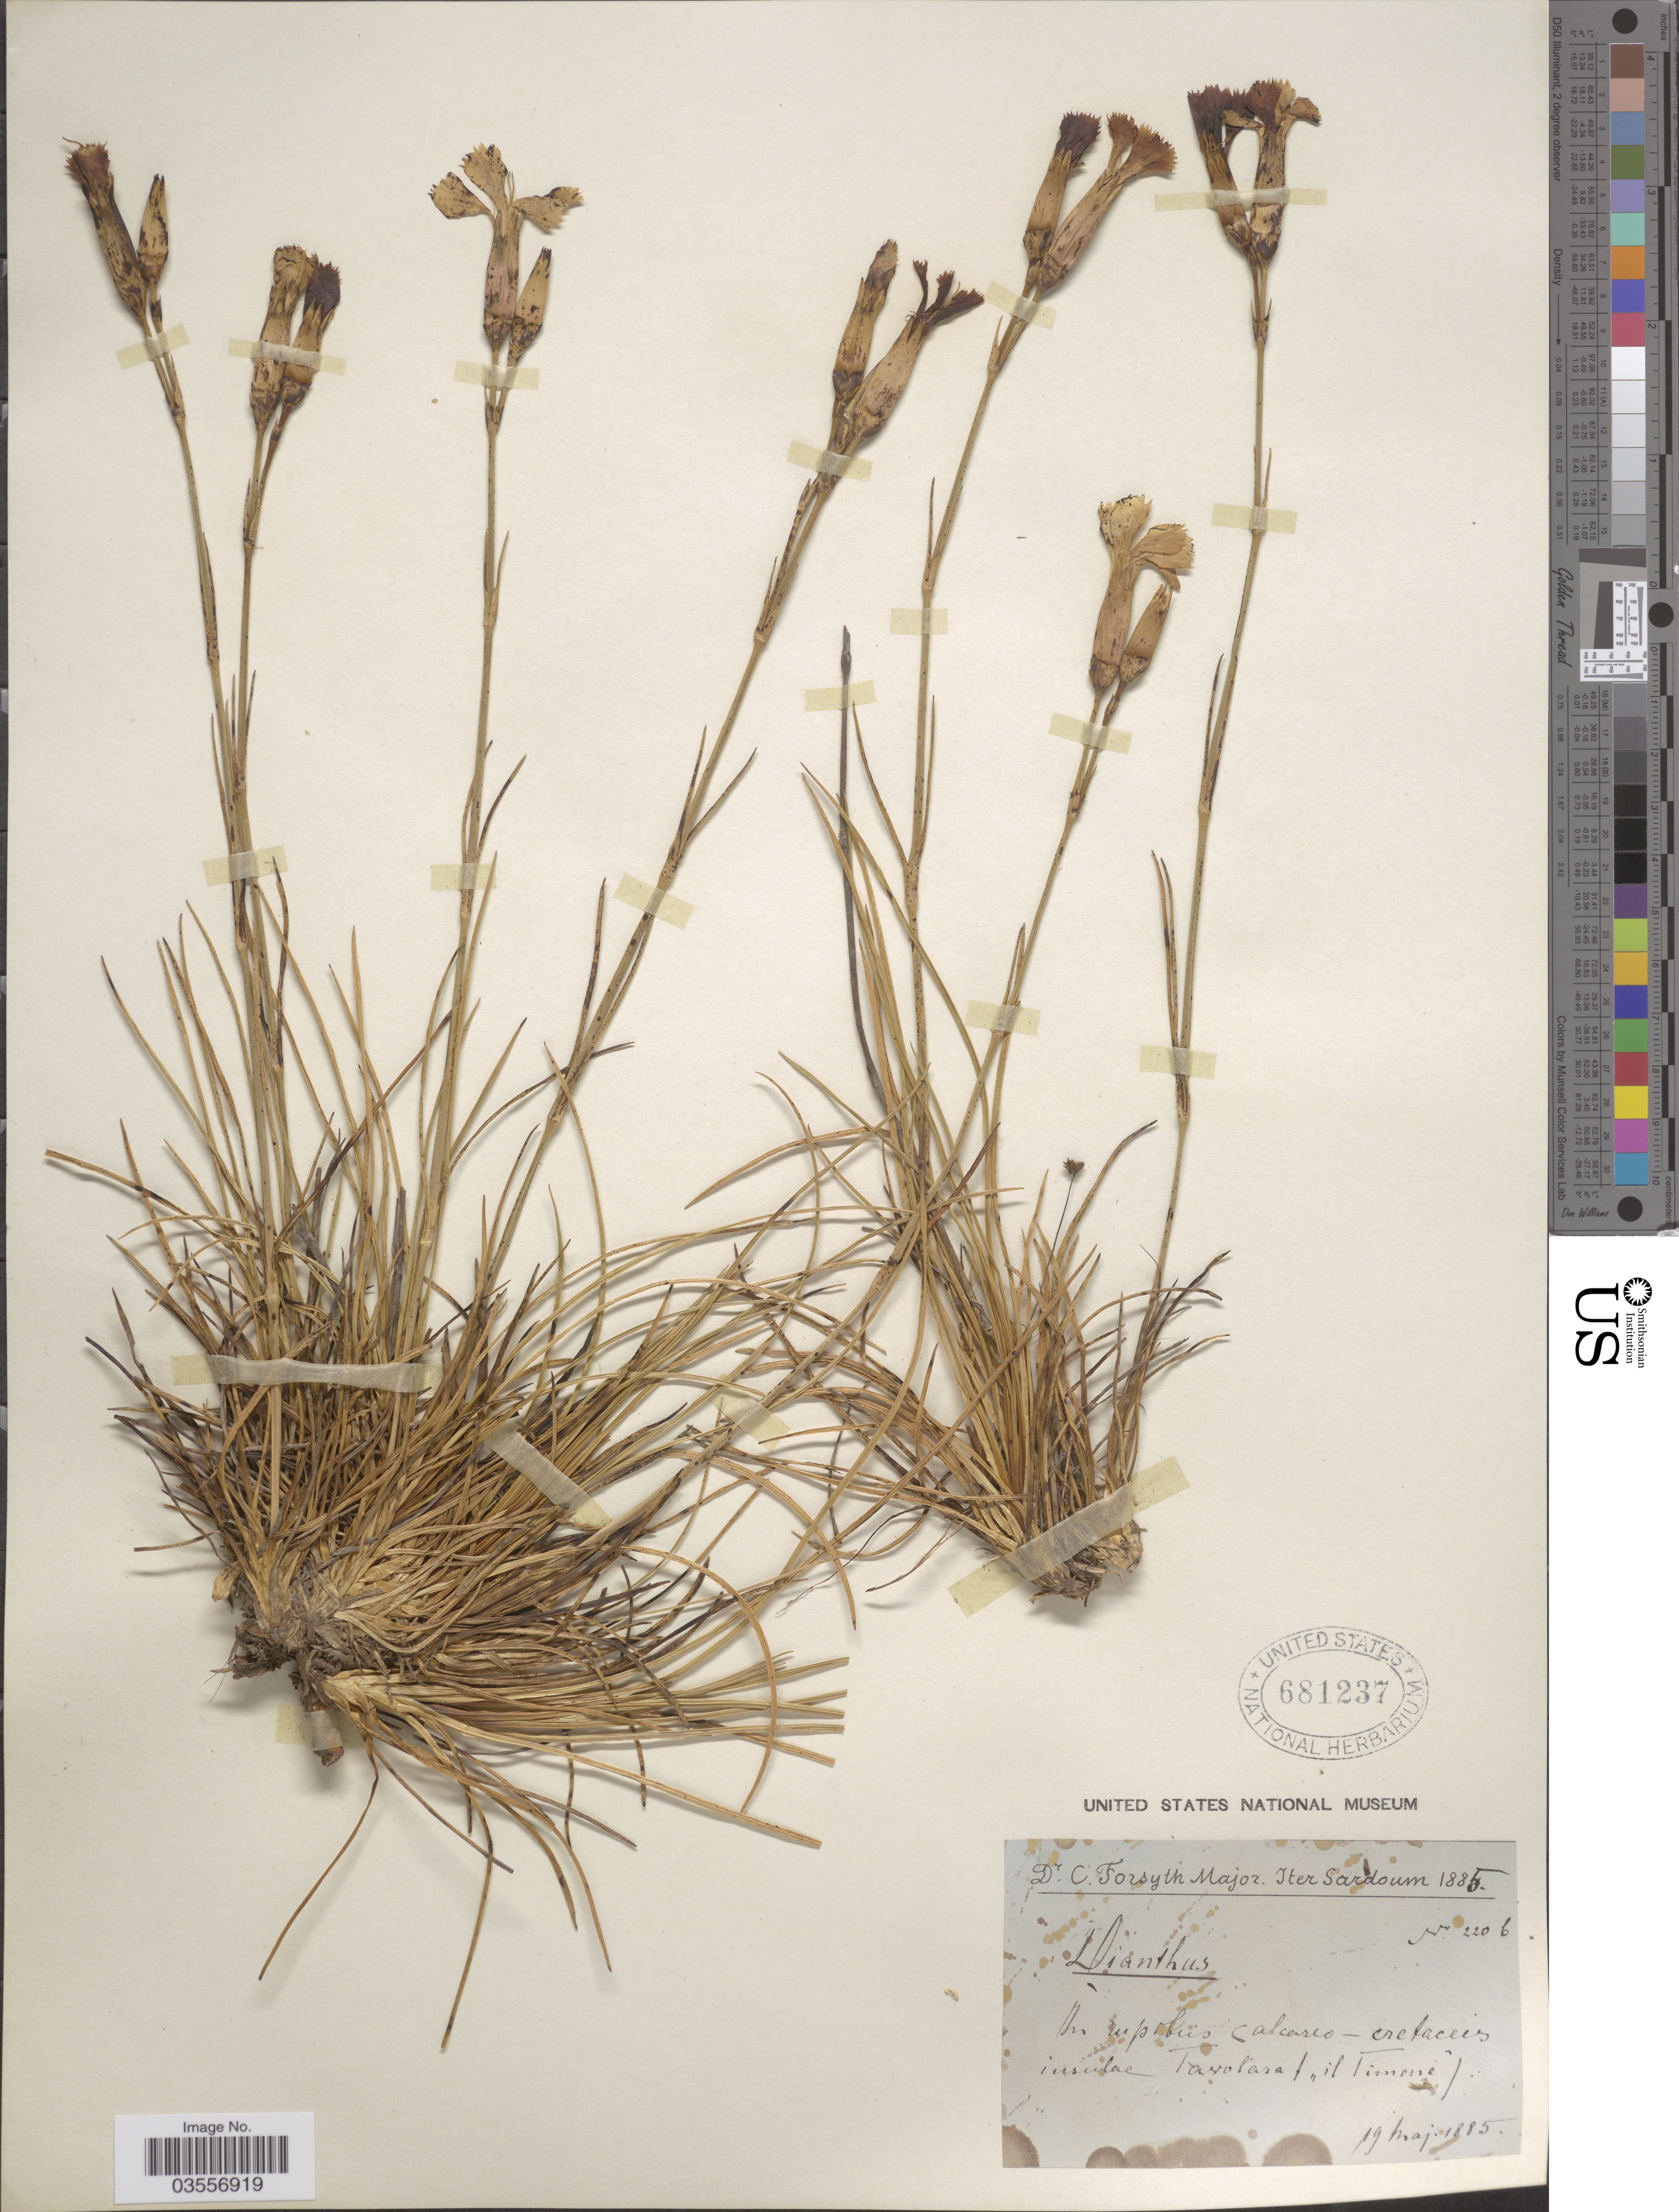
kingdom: Plantae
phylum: Tracheophyta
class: Magnoliopsida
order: Caryophyllales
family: Caryophyllaceae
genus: Dianthus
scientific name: Dianthus sp.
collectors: C. I. Forsyth-Major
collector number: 2206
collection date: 1885-05-19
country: Italy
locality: Iter Sardoum. In rupibus calcareo- cretaceis insulae Tavolara ("il Timone").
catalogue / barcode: US 681237